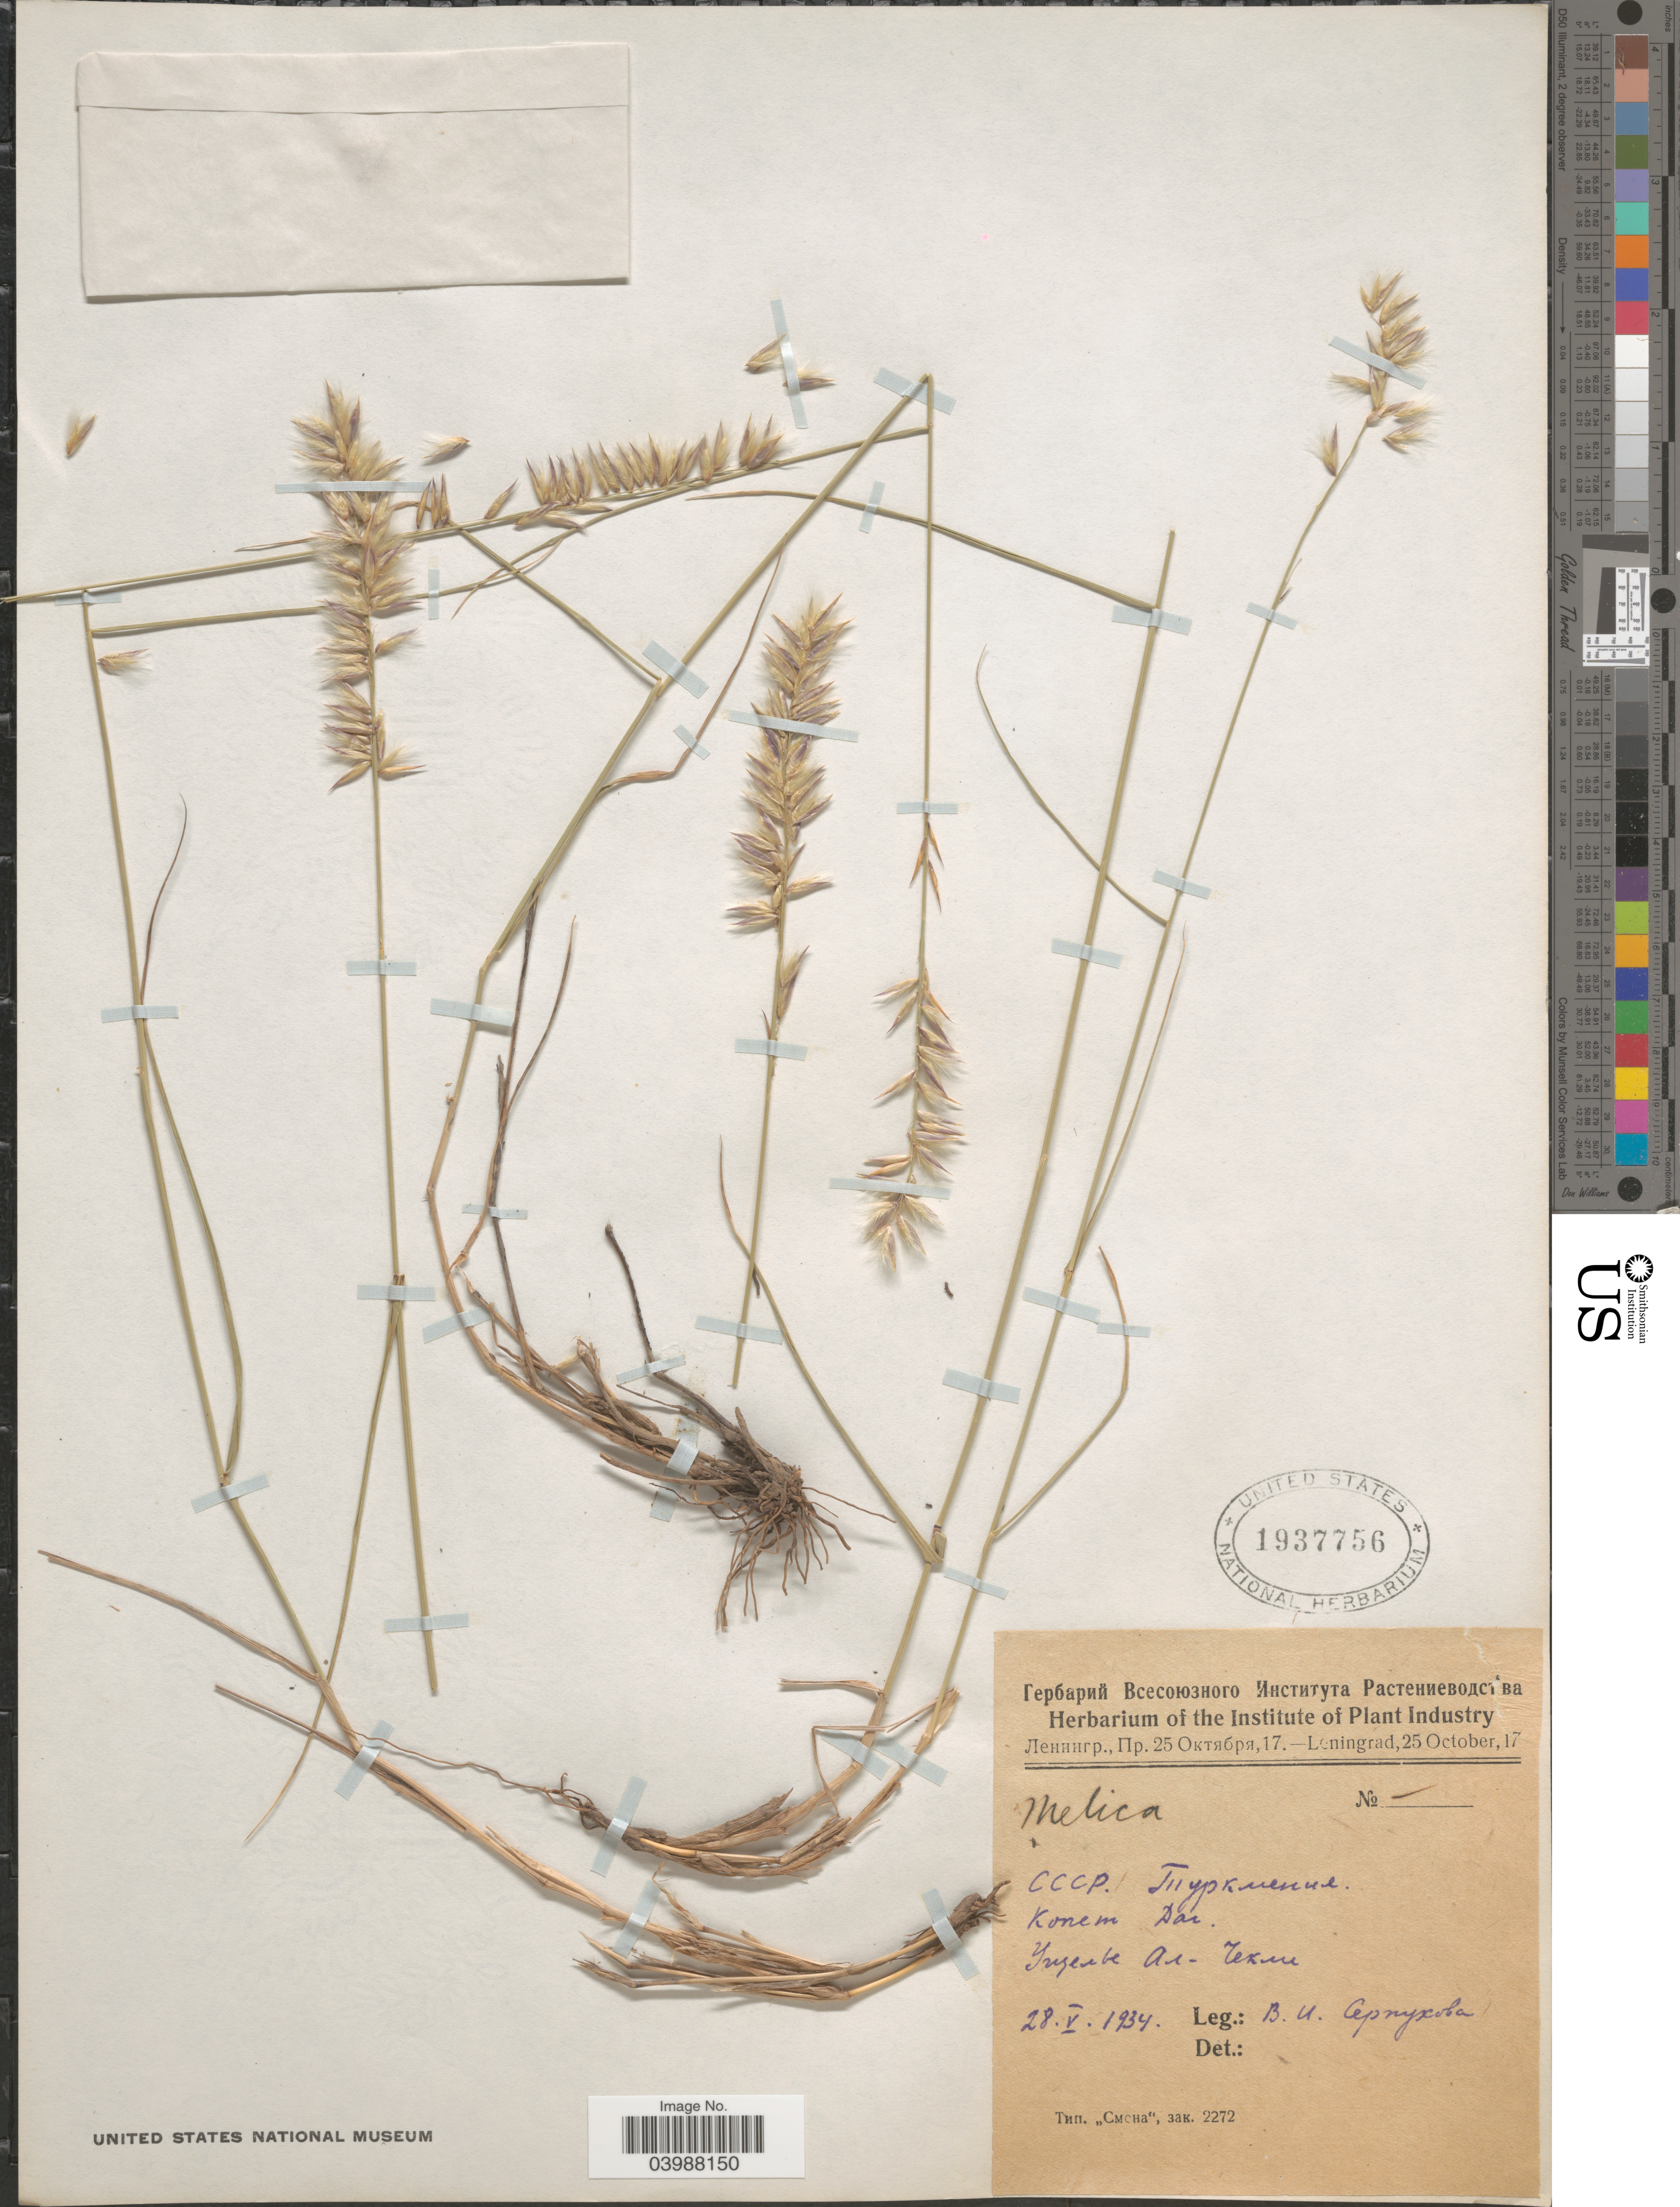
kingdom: Plantae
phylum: Tracheophyta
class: Liliopsida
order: Poales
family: Poaceae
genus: Melica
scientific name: Melica sp.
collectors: V. Serpukhova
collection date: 1934-05-28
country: Turkmenistan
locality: Kopet-Dag, Gorge Al-Chekli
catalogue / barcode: US 1937756